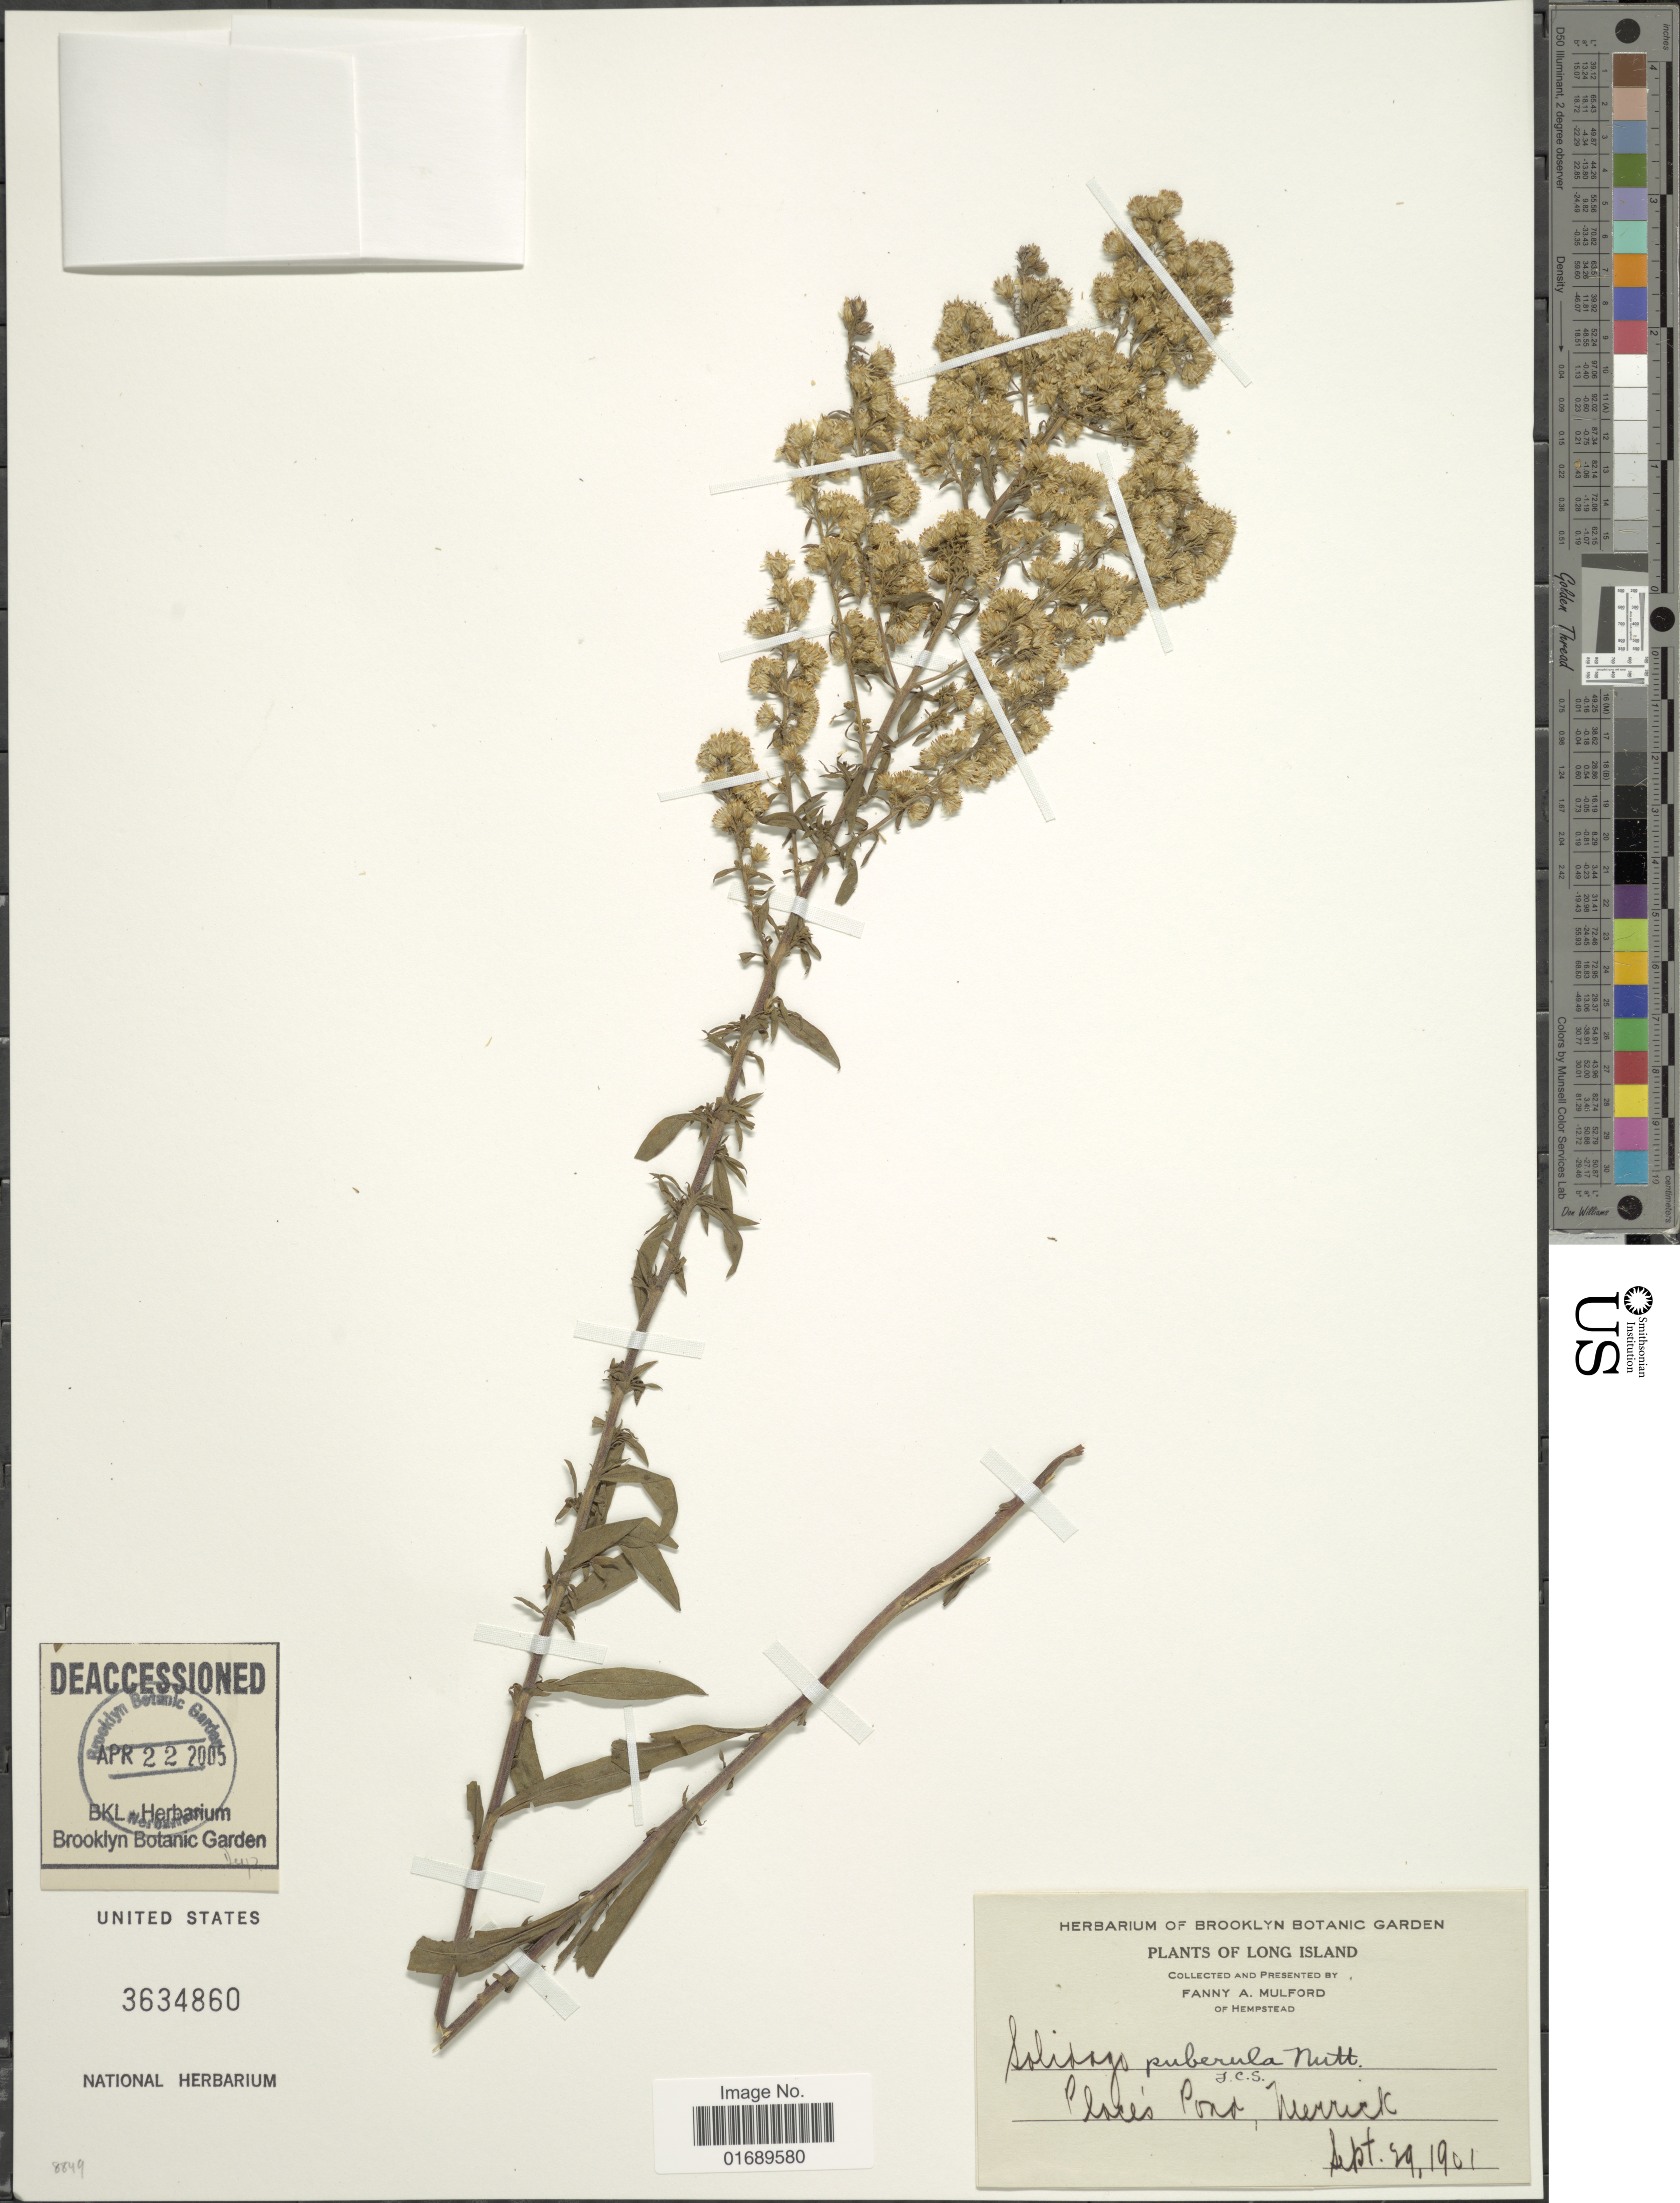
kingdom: Plantae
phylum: Tracheophyta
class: Magnoliopsida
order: Asterales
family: Asteraceae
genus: Solidago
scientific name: Solidago puberula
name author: Nutt.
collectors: F. Mulford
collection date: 1901-09-19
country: United States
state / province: New York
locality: Place's Pond, Merrick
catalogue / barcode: US 3634860